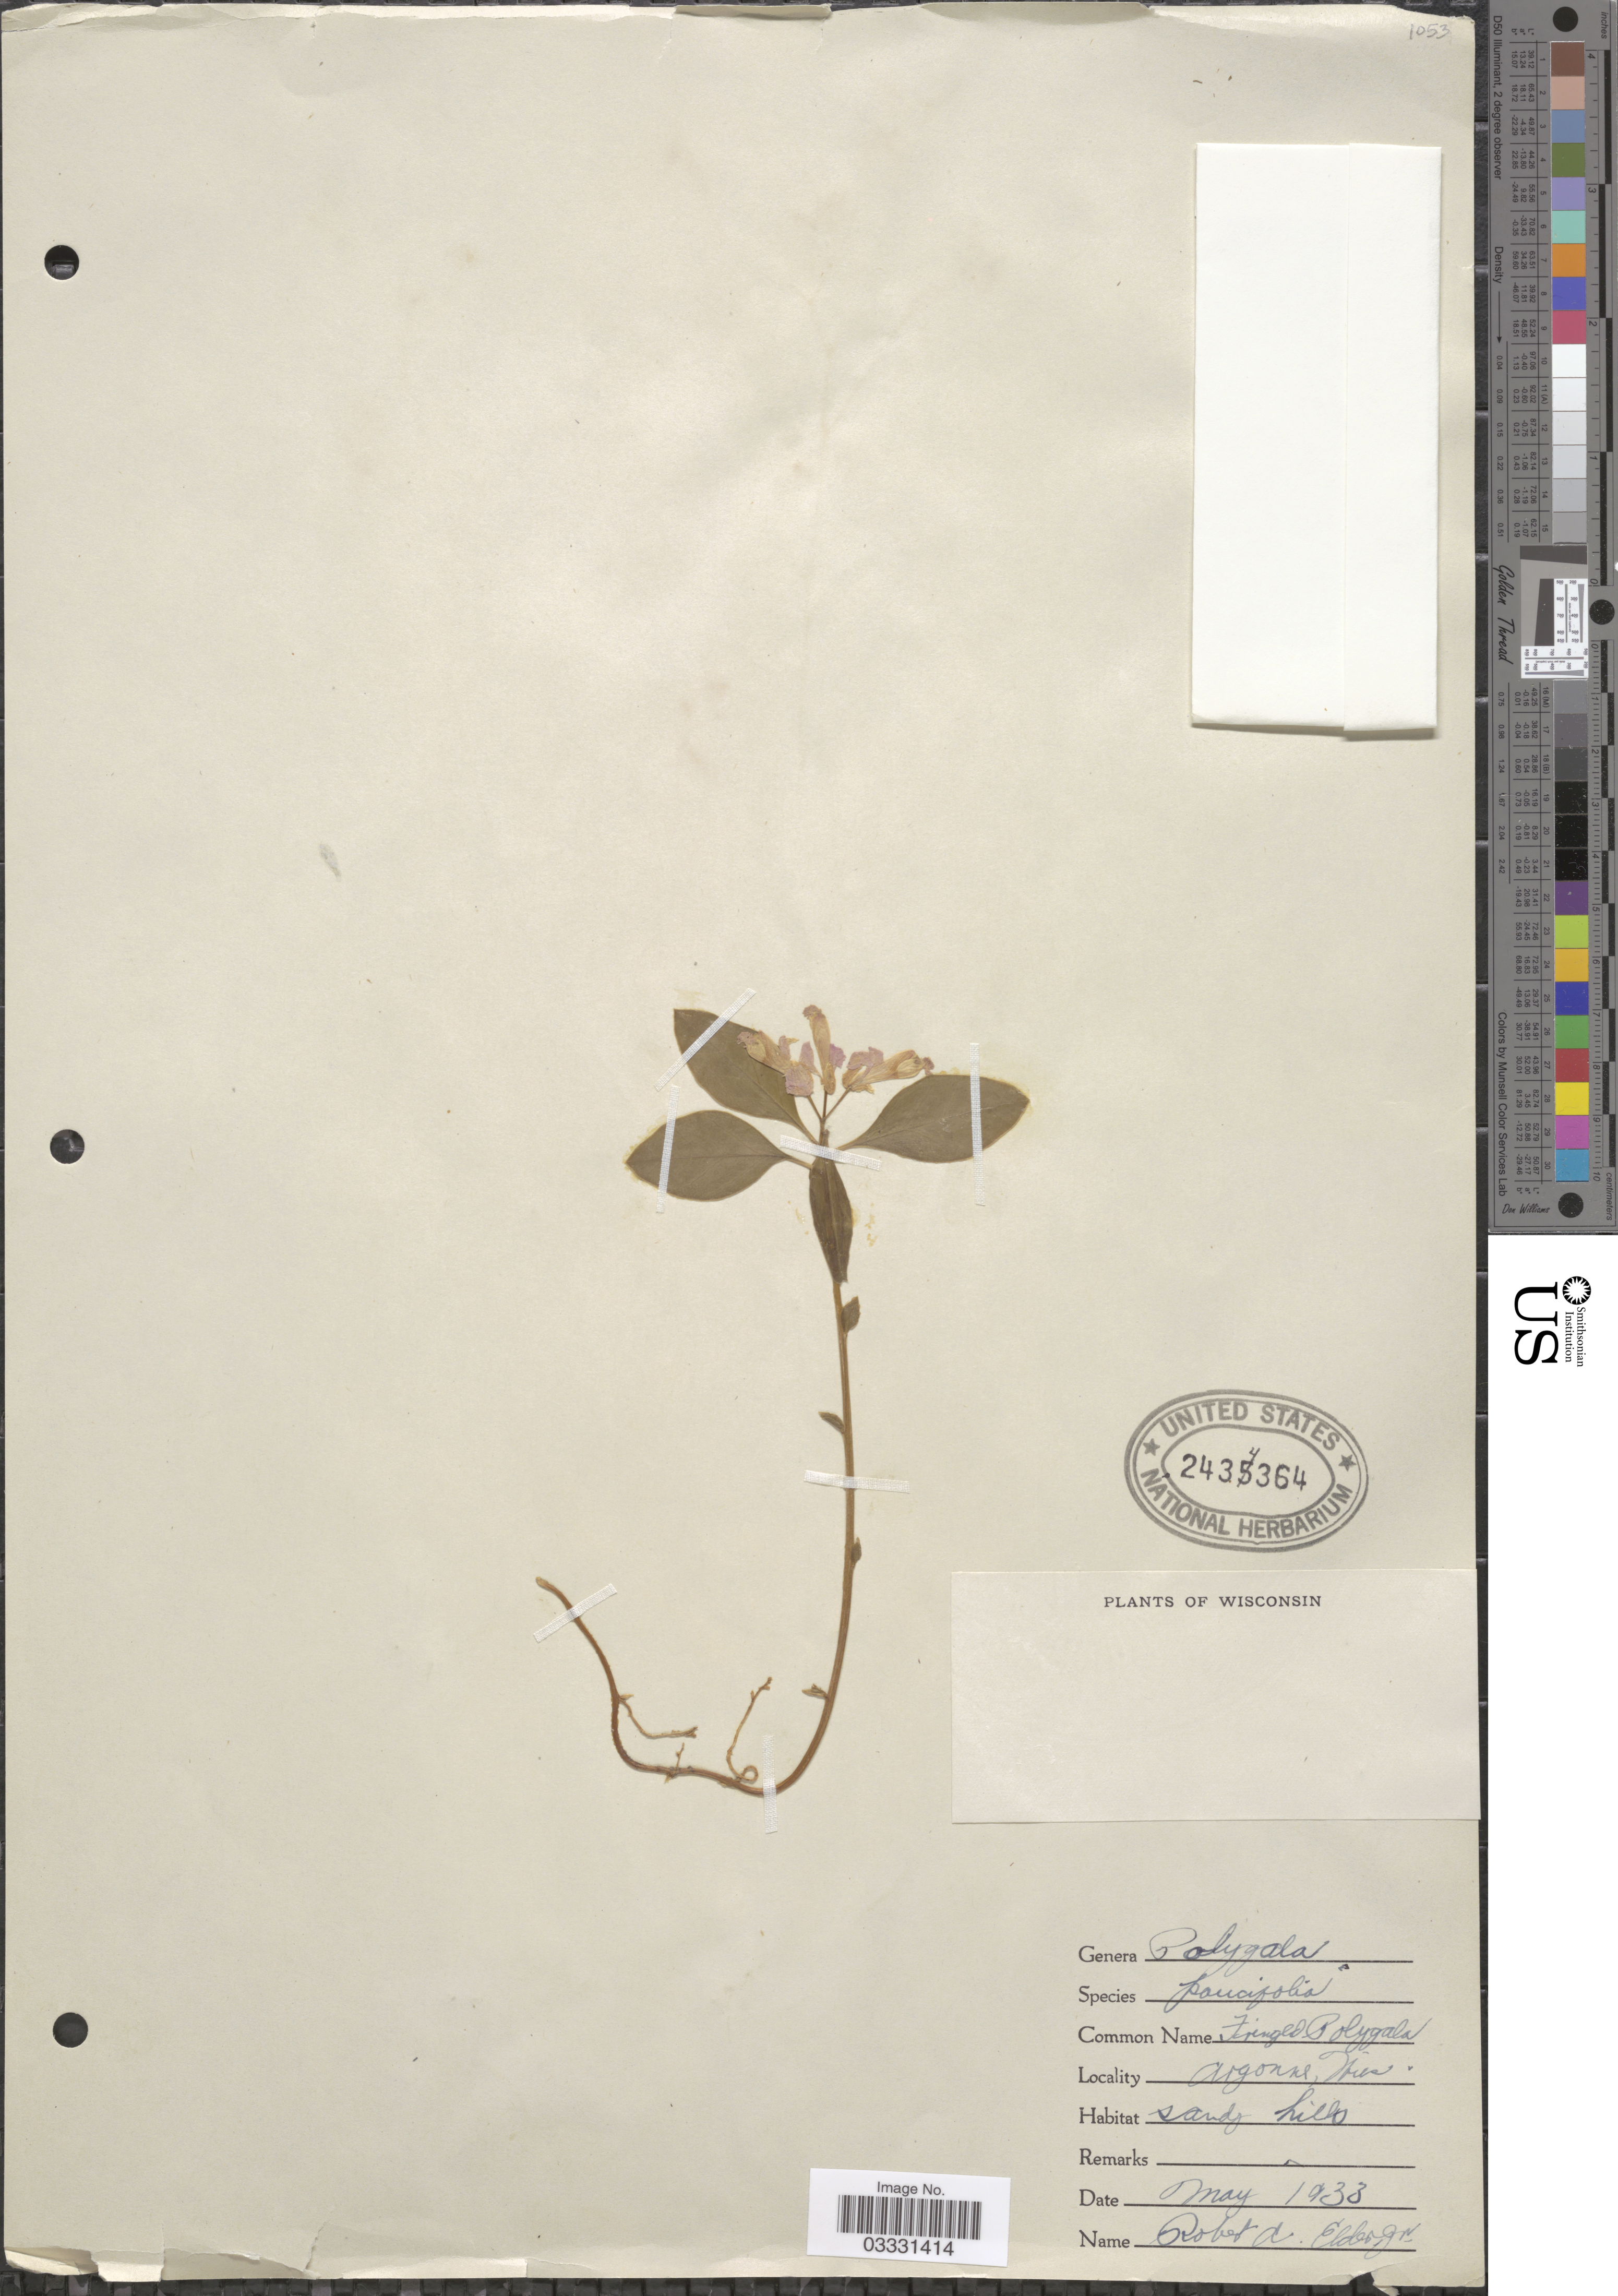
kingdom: Plantae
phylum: Tracheophyta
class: Magnoliopsida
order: Fabales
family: Polygalaceae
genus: Polygaloides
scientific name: Polygaloides paucifolia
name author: (Willd.) J.R. Abbott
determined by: Strong, Mark T., (BOT), Smithsonian Institution - National Museum of Natural History (UNITED STATES)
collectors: R. Elder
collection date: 1933-05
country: United States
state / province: Wisconsin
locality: Argonne.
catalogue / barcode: US 2434364